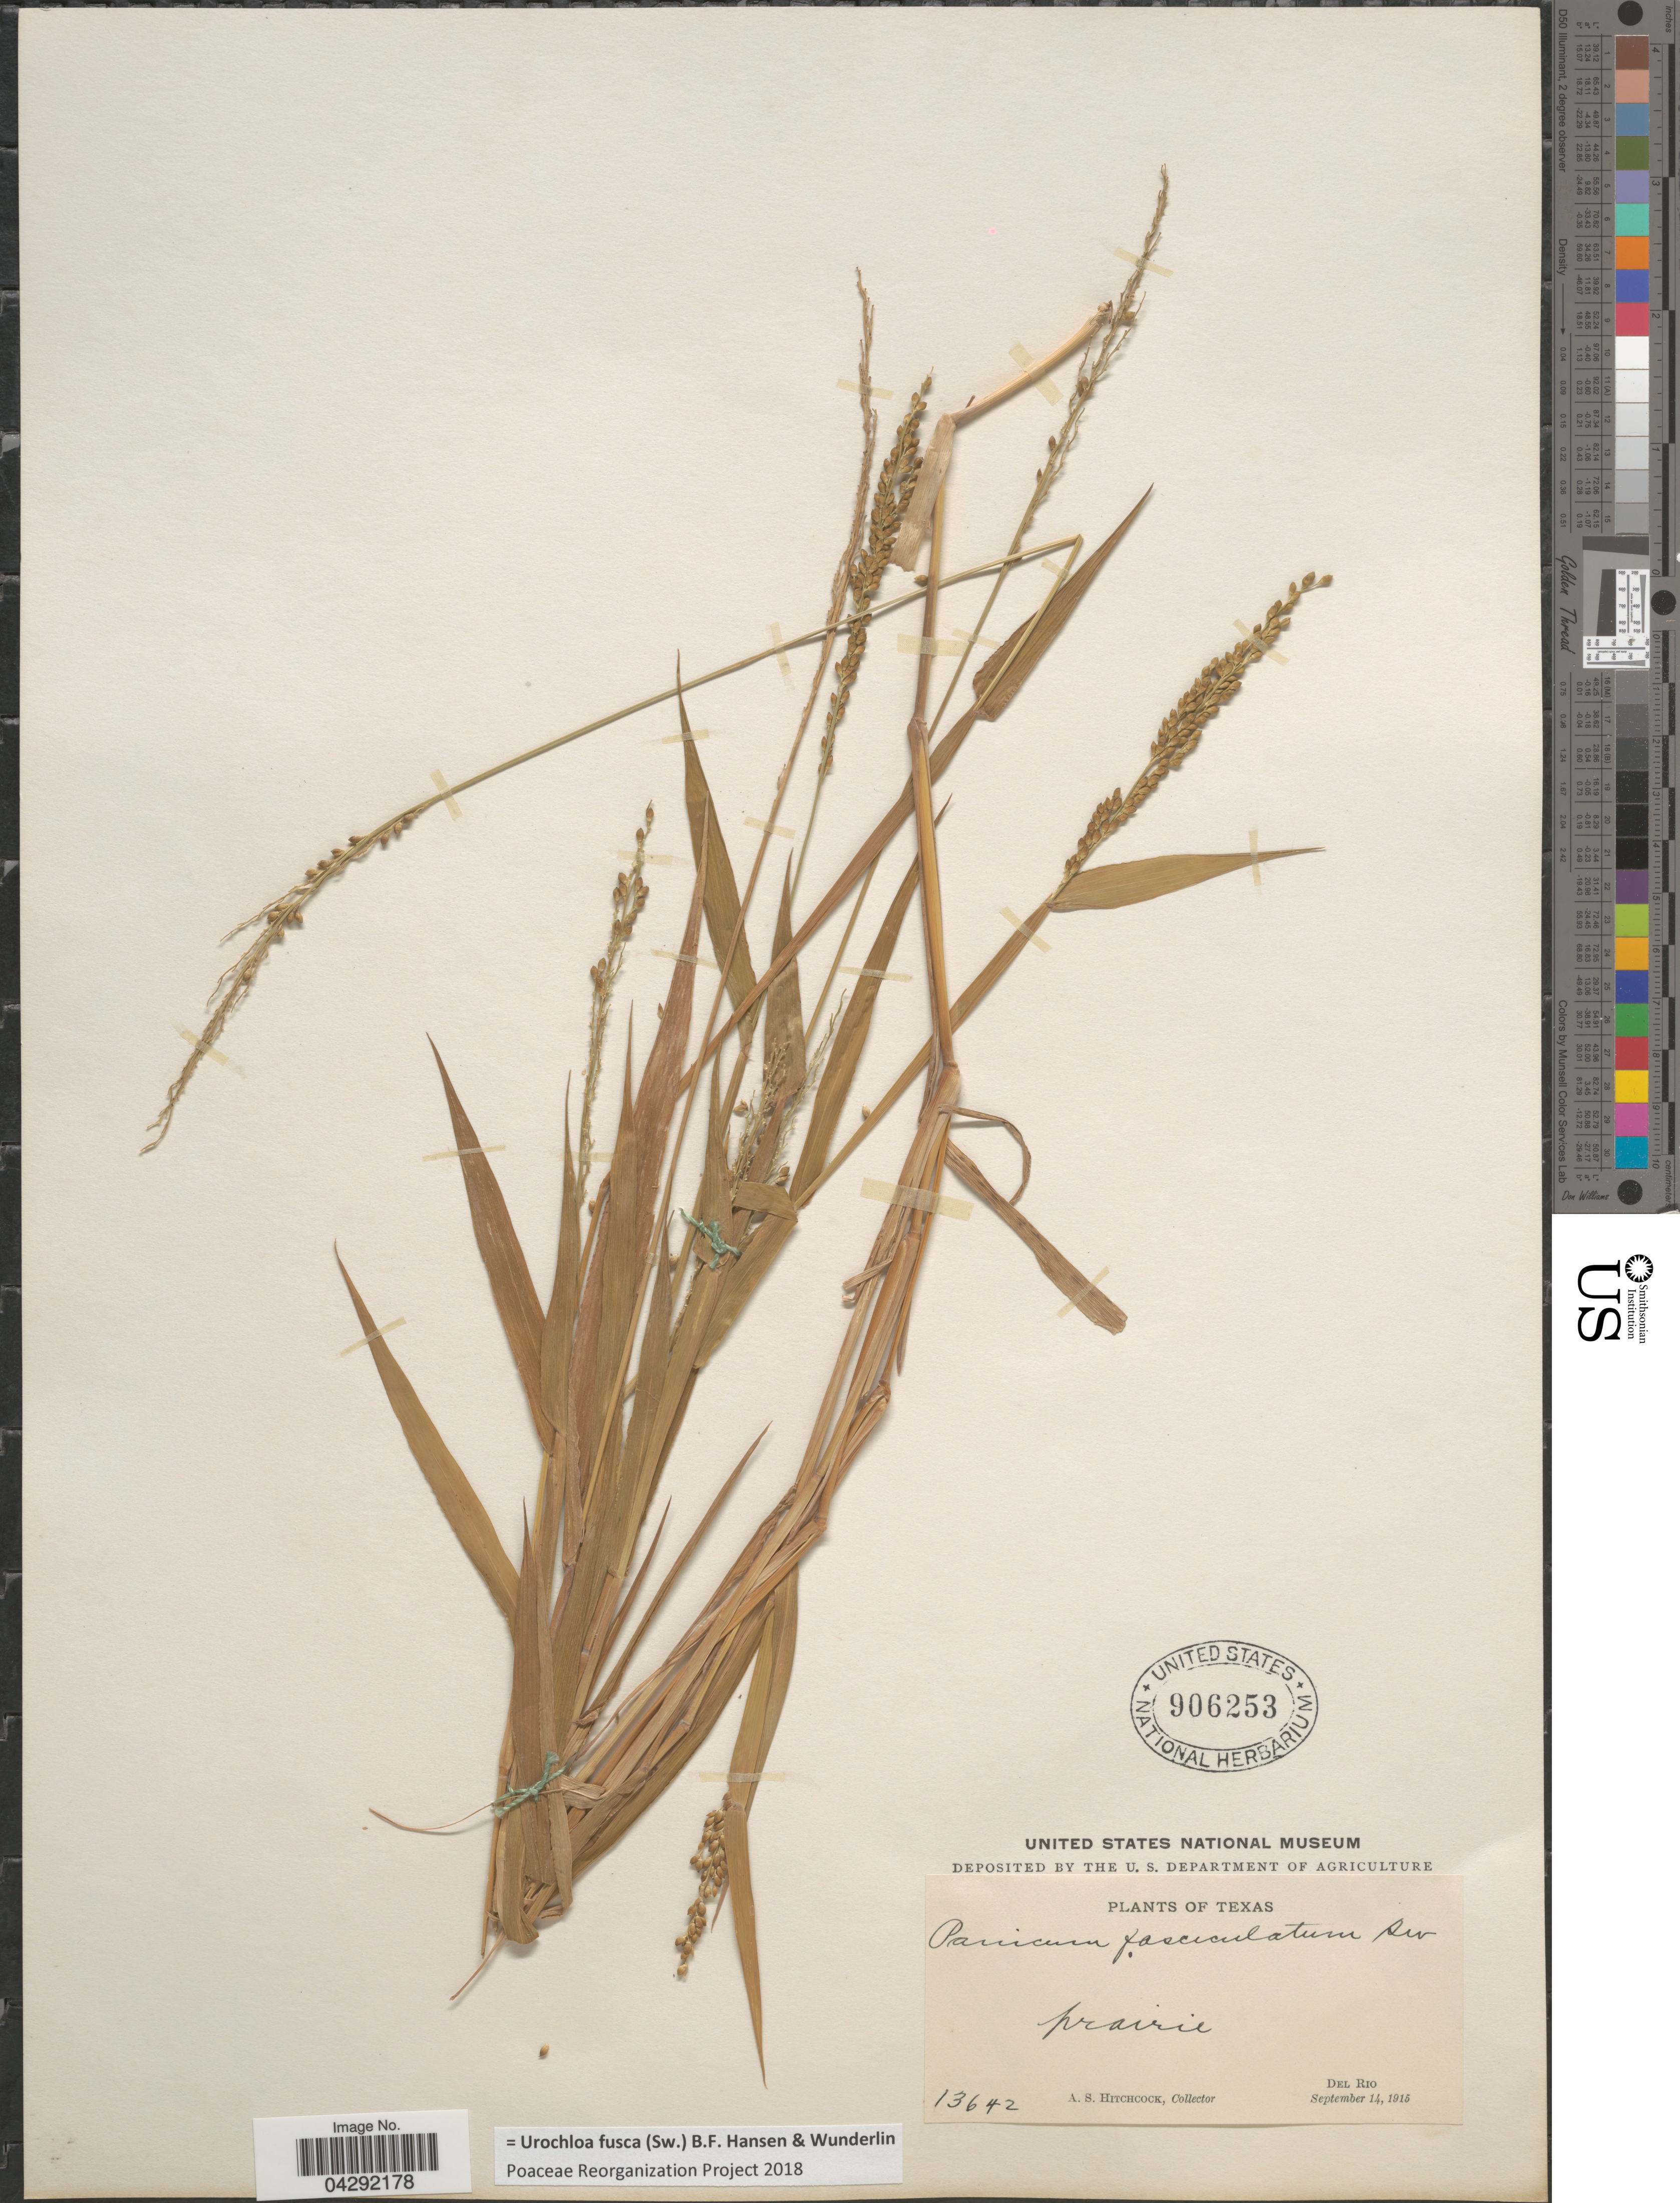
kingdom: Plantae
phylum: Tracheophyta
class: Liliopsida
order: Poales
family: Poaceae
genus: Urochloa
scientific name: Urochloa fusca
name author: (Sw.) B.F. Hansen & Wunderlin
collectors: A. S. Hitchcock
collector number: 13642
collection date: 1915-09-14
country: United States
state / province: Texas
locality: Prairie. Del Rio.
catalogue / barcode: US 906253